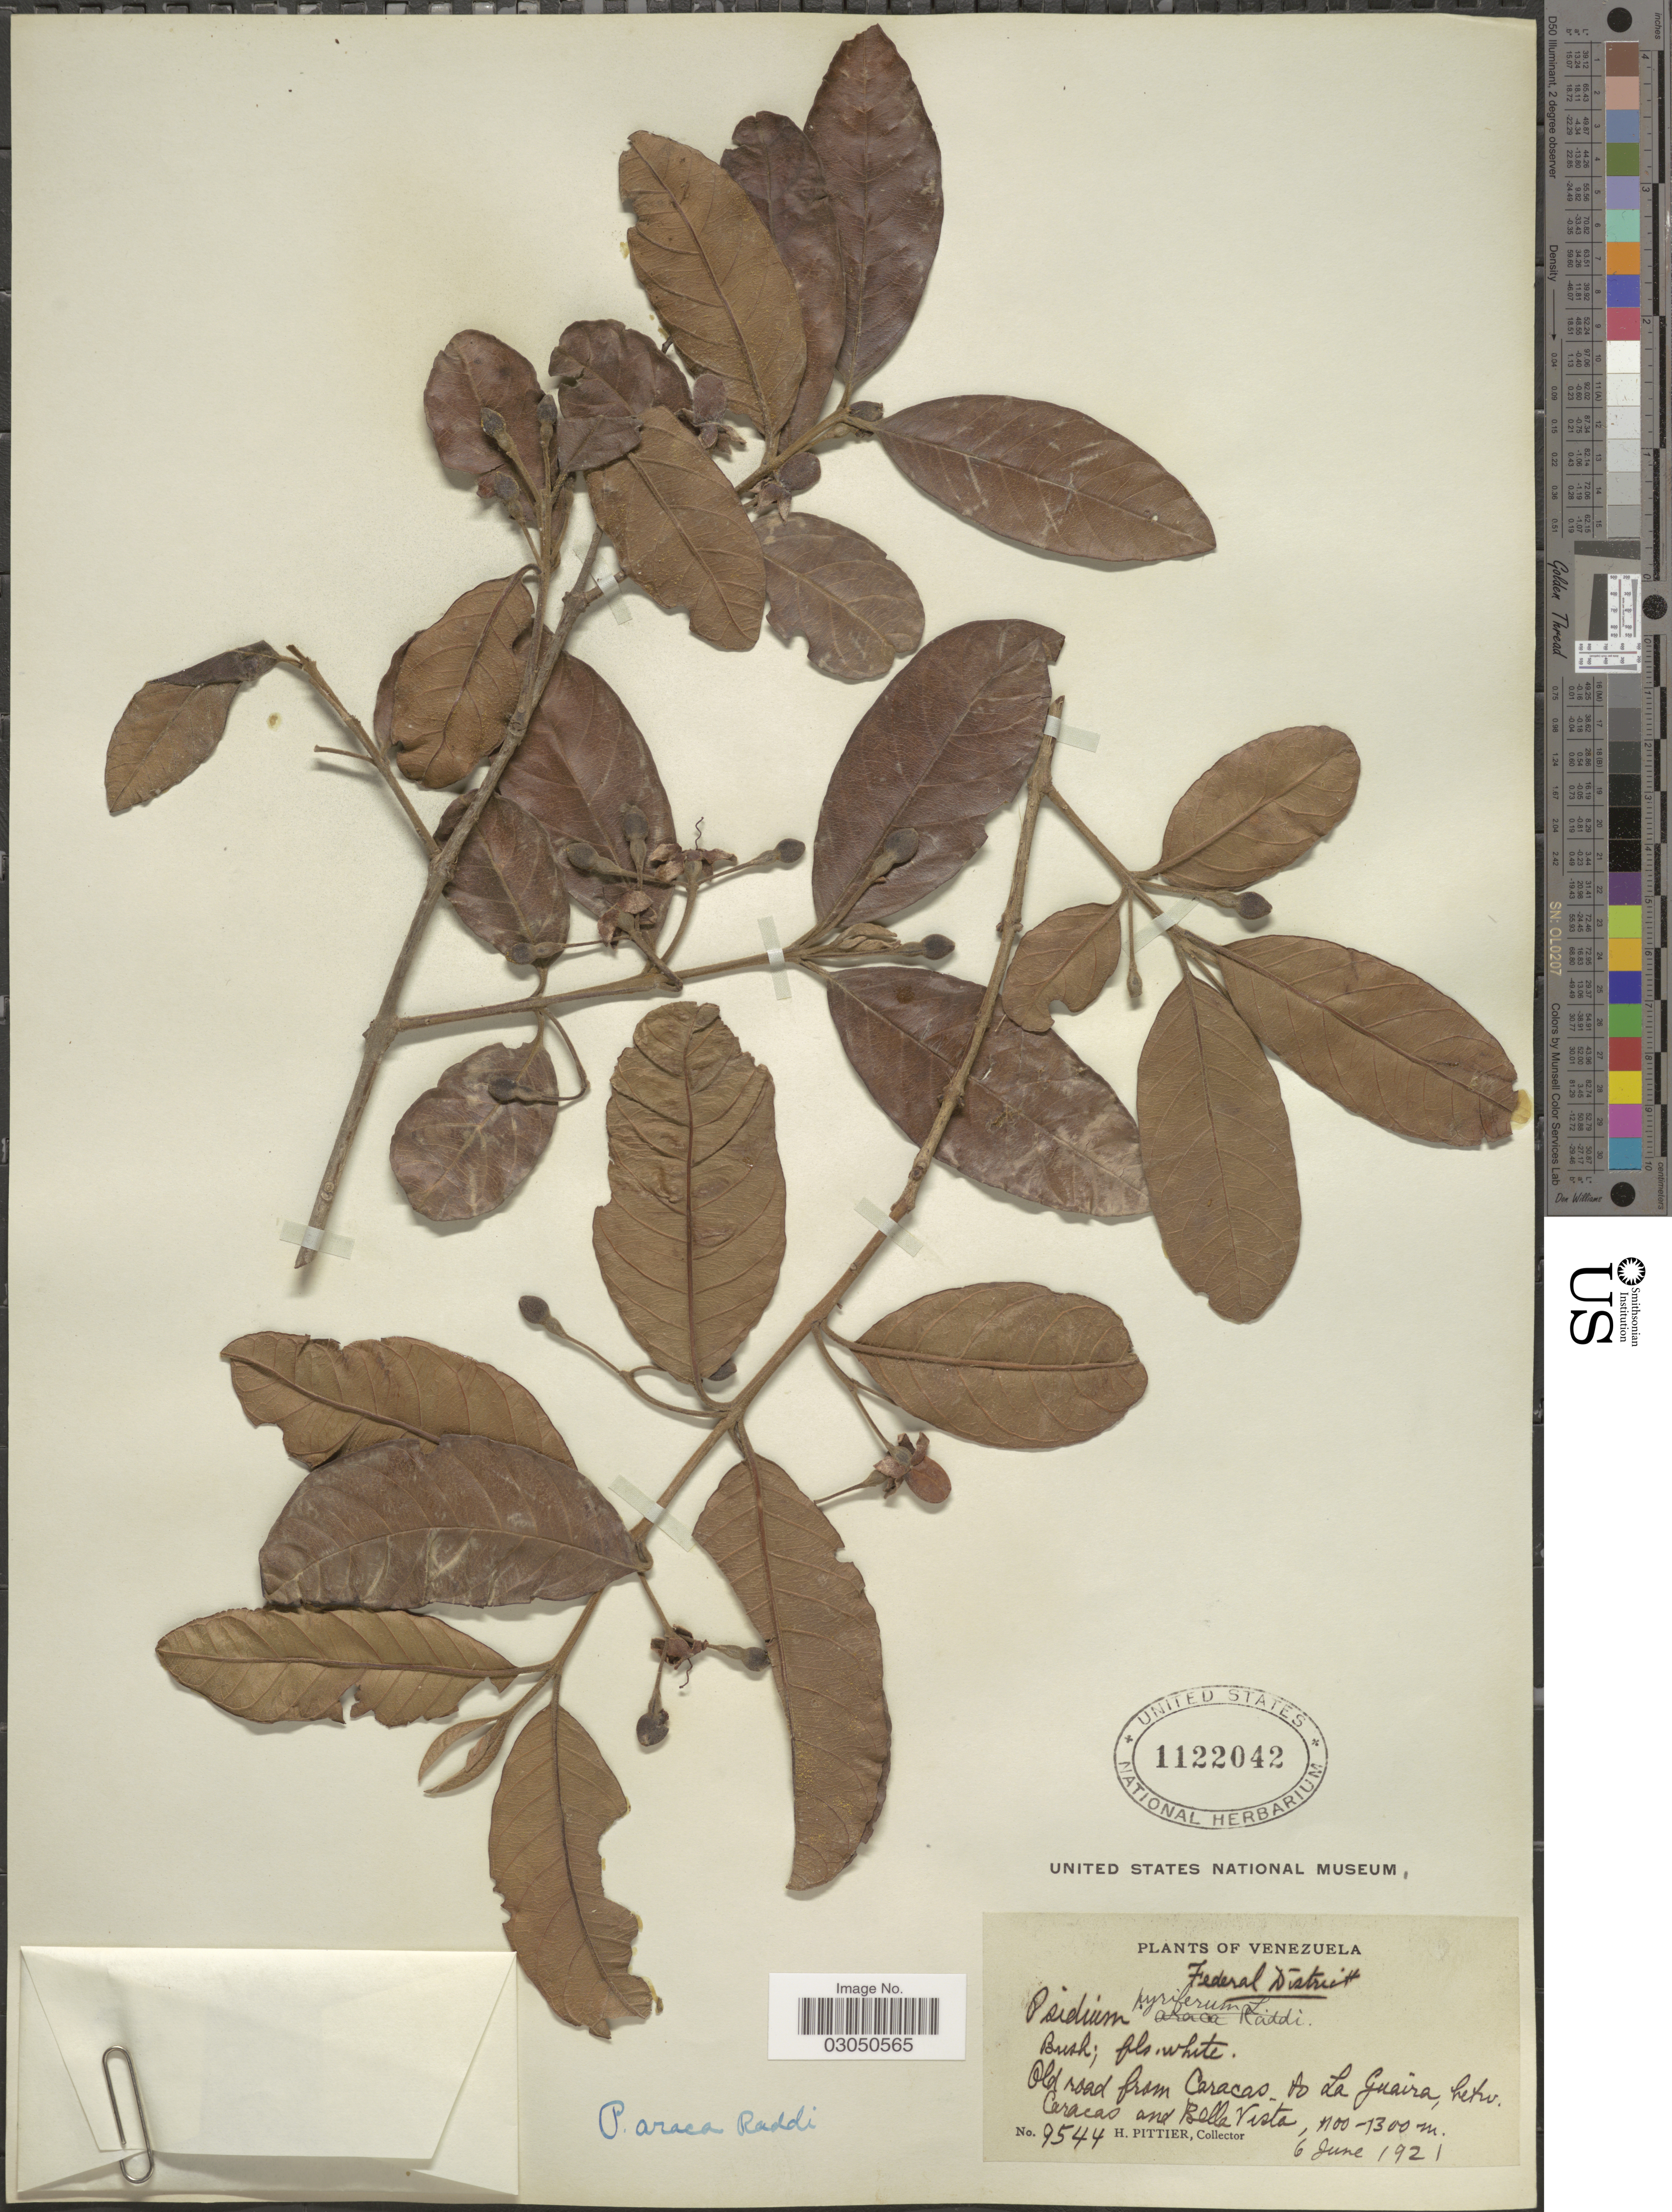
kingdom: Plantae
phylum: Tracheophyta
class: Magnoliopsida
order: Myrtales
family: Myrtaceae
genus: Psidium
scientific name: Psidium guineense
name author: Sw.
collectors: H. F. Pittier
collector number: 9544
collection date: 1921-06-06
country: Venezuela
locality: Federal District. Old road from Caracas, to La Guaira, betw. Caracas and Bella Vista.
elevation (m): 1100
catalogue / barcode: US 1122042